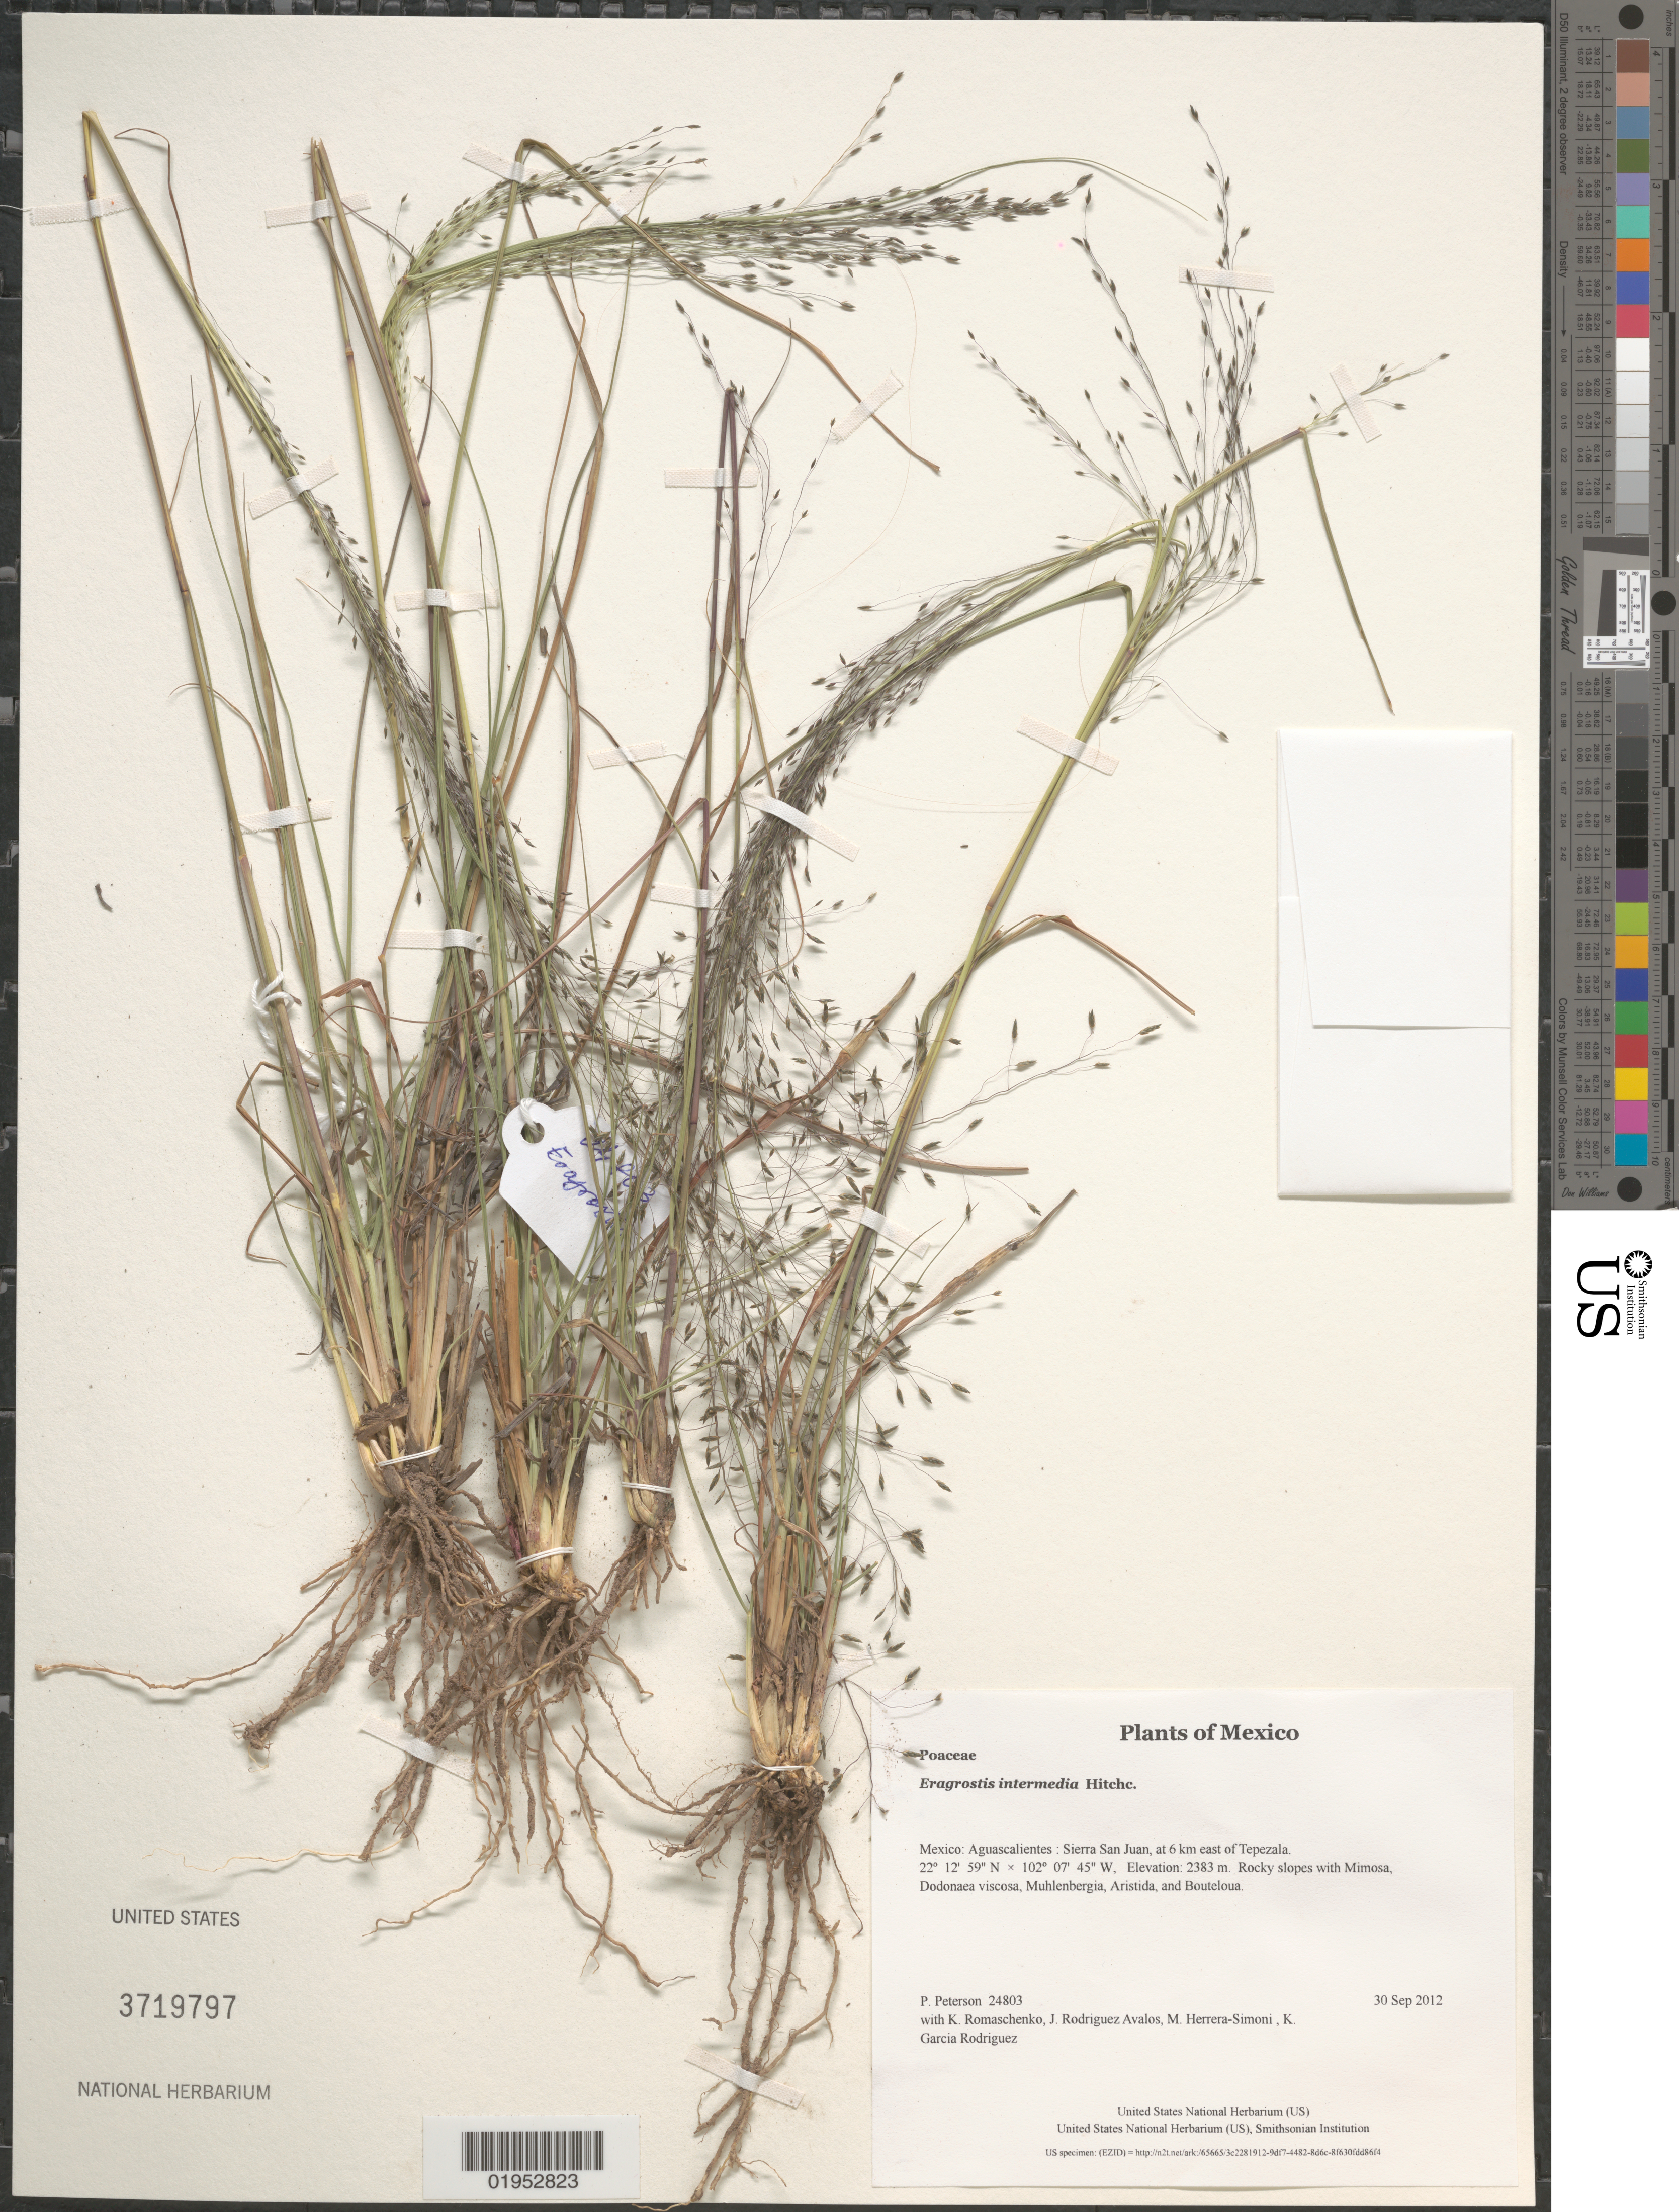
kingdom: Plantae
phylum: Tracheophyta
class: Liliopsida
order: Poales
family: Poaceae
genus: Eragrostis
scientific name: Eragrostis intermedia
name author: Hitchc.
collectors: P. M. Peterson, K. Romaschenko, J. Rodriguez Avalos, M. Herrera-Simoni & K. Garcia Rodriguez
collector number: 24803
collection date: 2012-09-30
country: Mexico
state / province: Aguascalientes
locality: Sierra San Juan, at 6 km east of Tepezala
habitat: Rocky slopes with Mimosa, Dodonaea viscosa, Muhlenbergia, Aristida, and Bouteloua.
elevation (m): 2383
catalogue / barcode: US 3719797